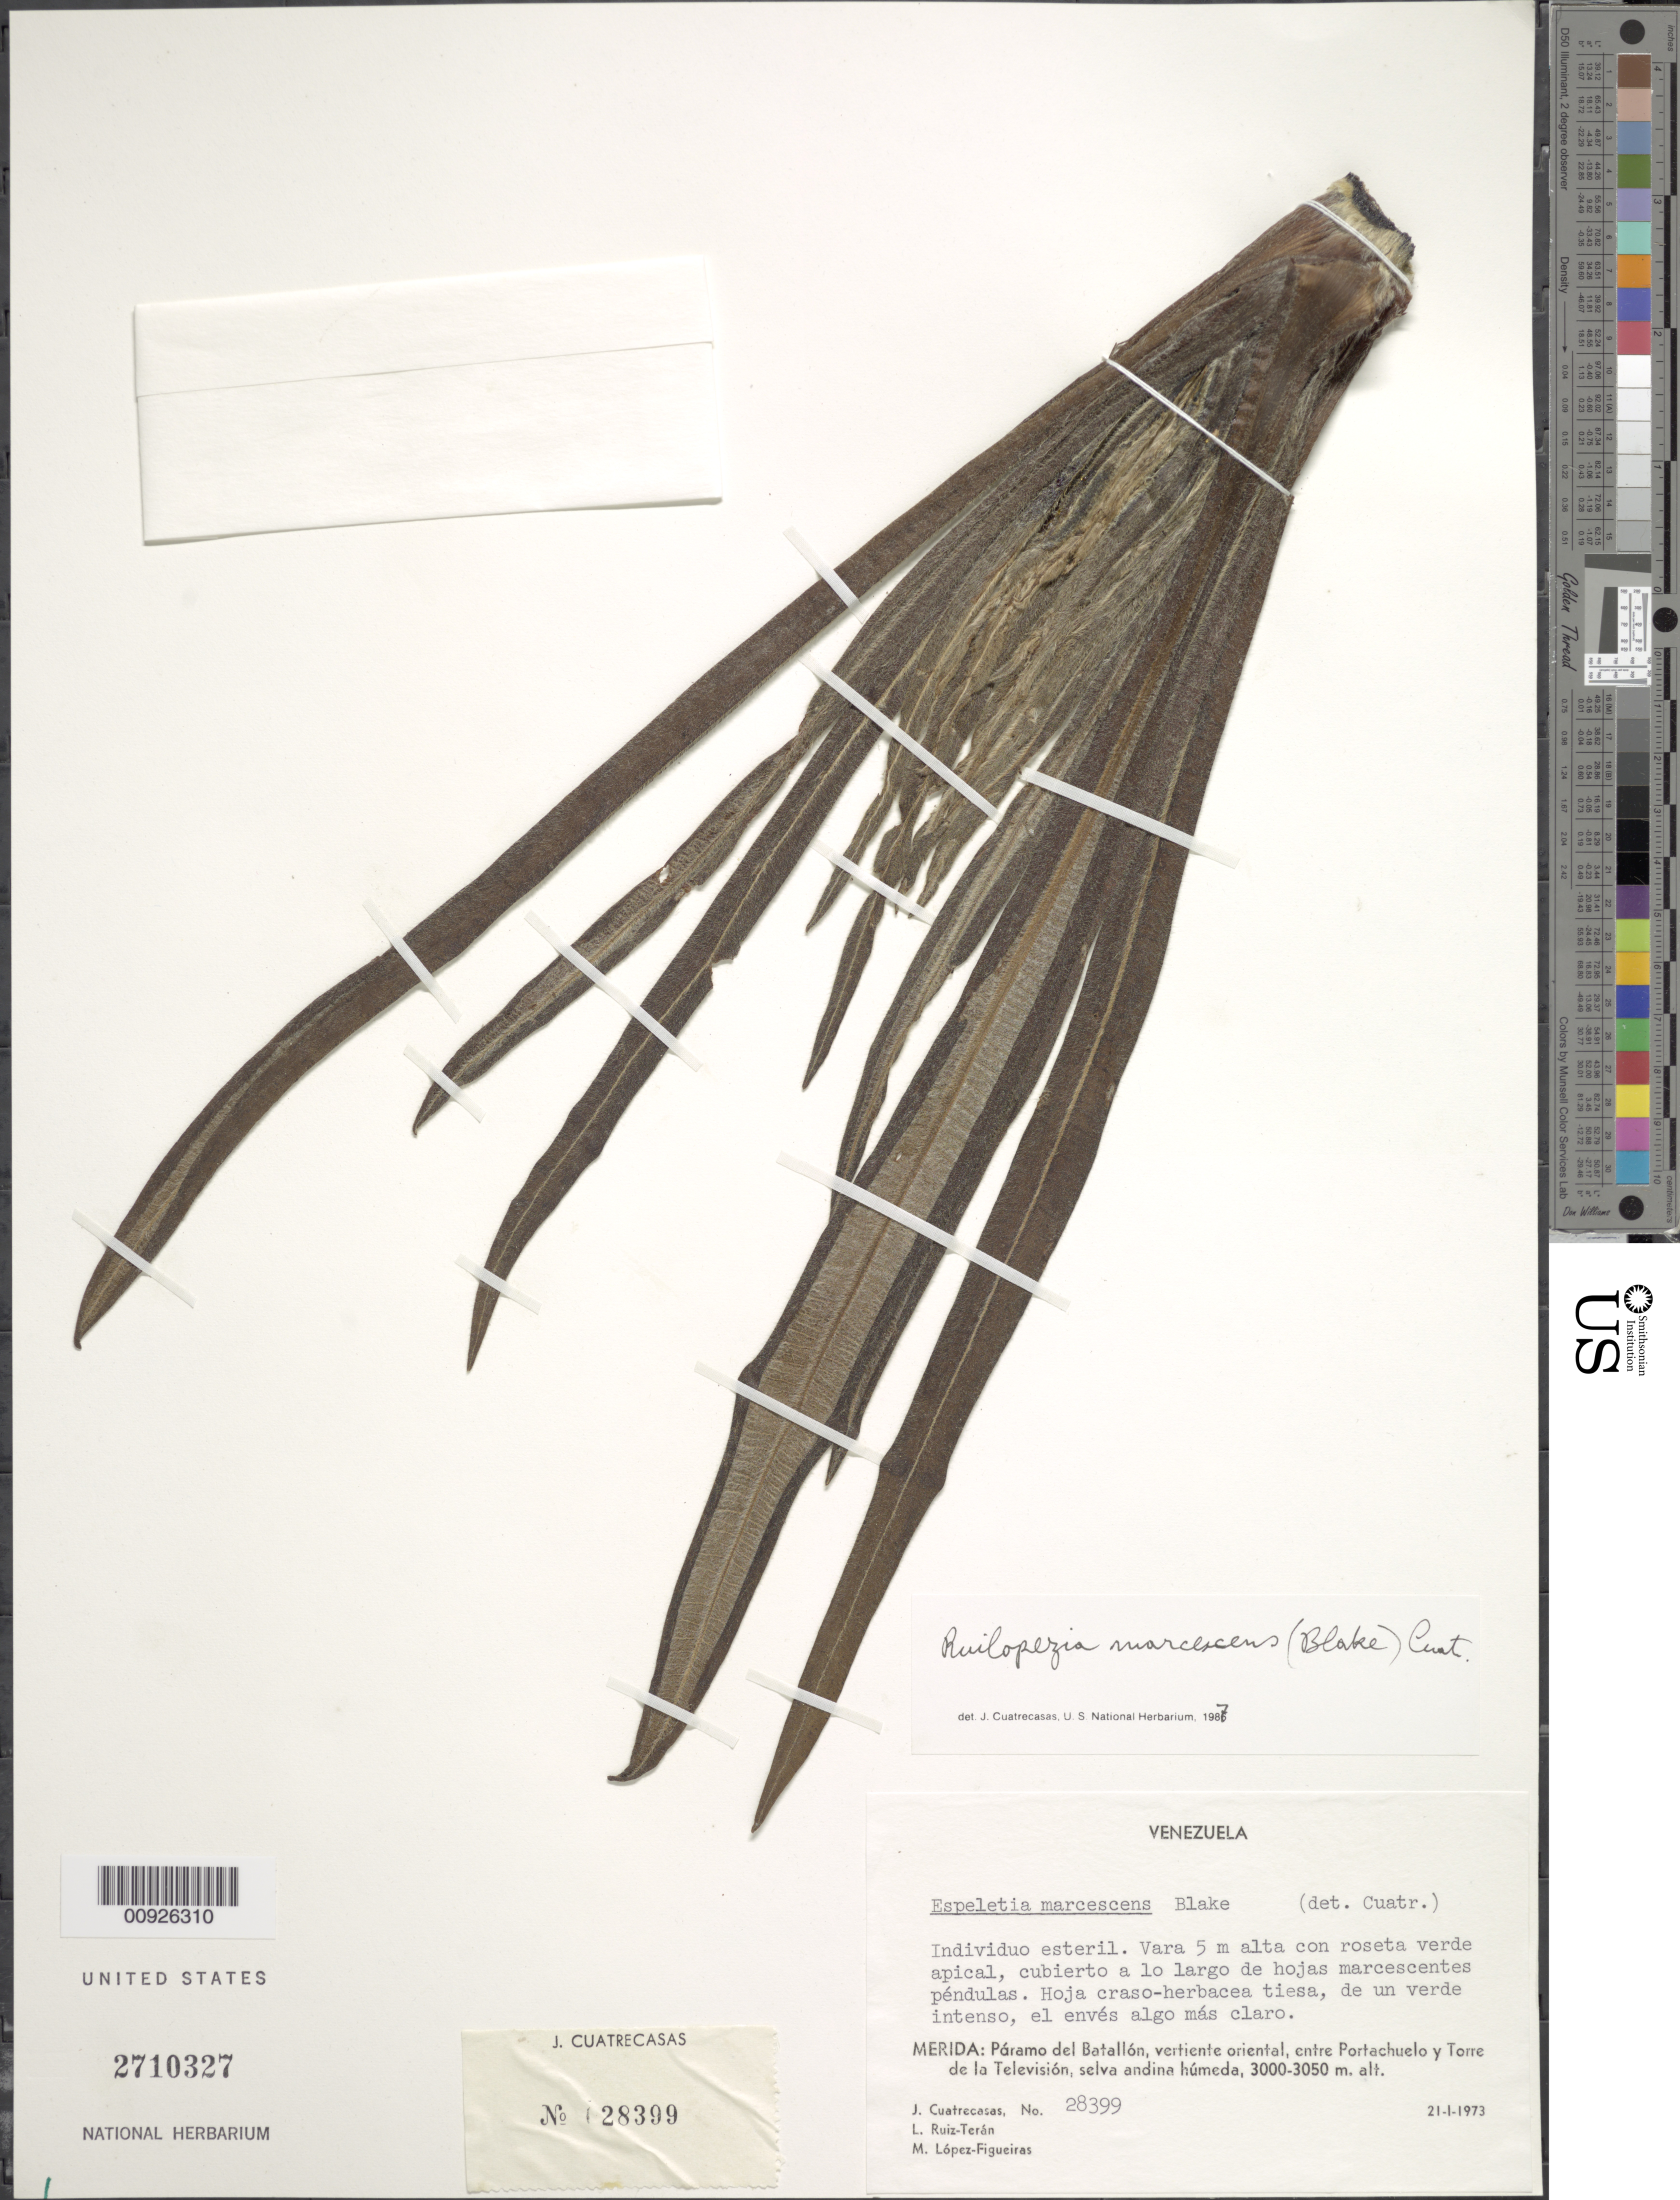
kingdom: Plantae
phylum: Tracheophyta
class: Magnoliopsida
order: Asterales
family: Asteraceae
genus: Ruilopezia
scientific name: Ruilopezia marcescens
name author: (S.F. Blake) Cuatrec.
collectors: J. Cuatrecasas, L. E. Ruíz-Terán & M. López Figueiras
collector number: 28399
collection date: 1973-01-21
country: Venezuela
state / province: Táchira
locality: P. del Batallón. Vertiente oriental, entre Portachuelo y Torre de la Televisión.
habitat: Selva andina húmeda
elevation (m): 3000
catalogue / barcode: US 2710327